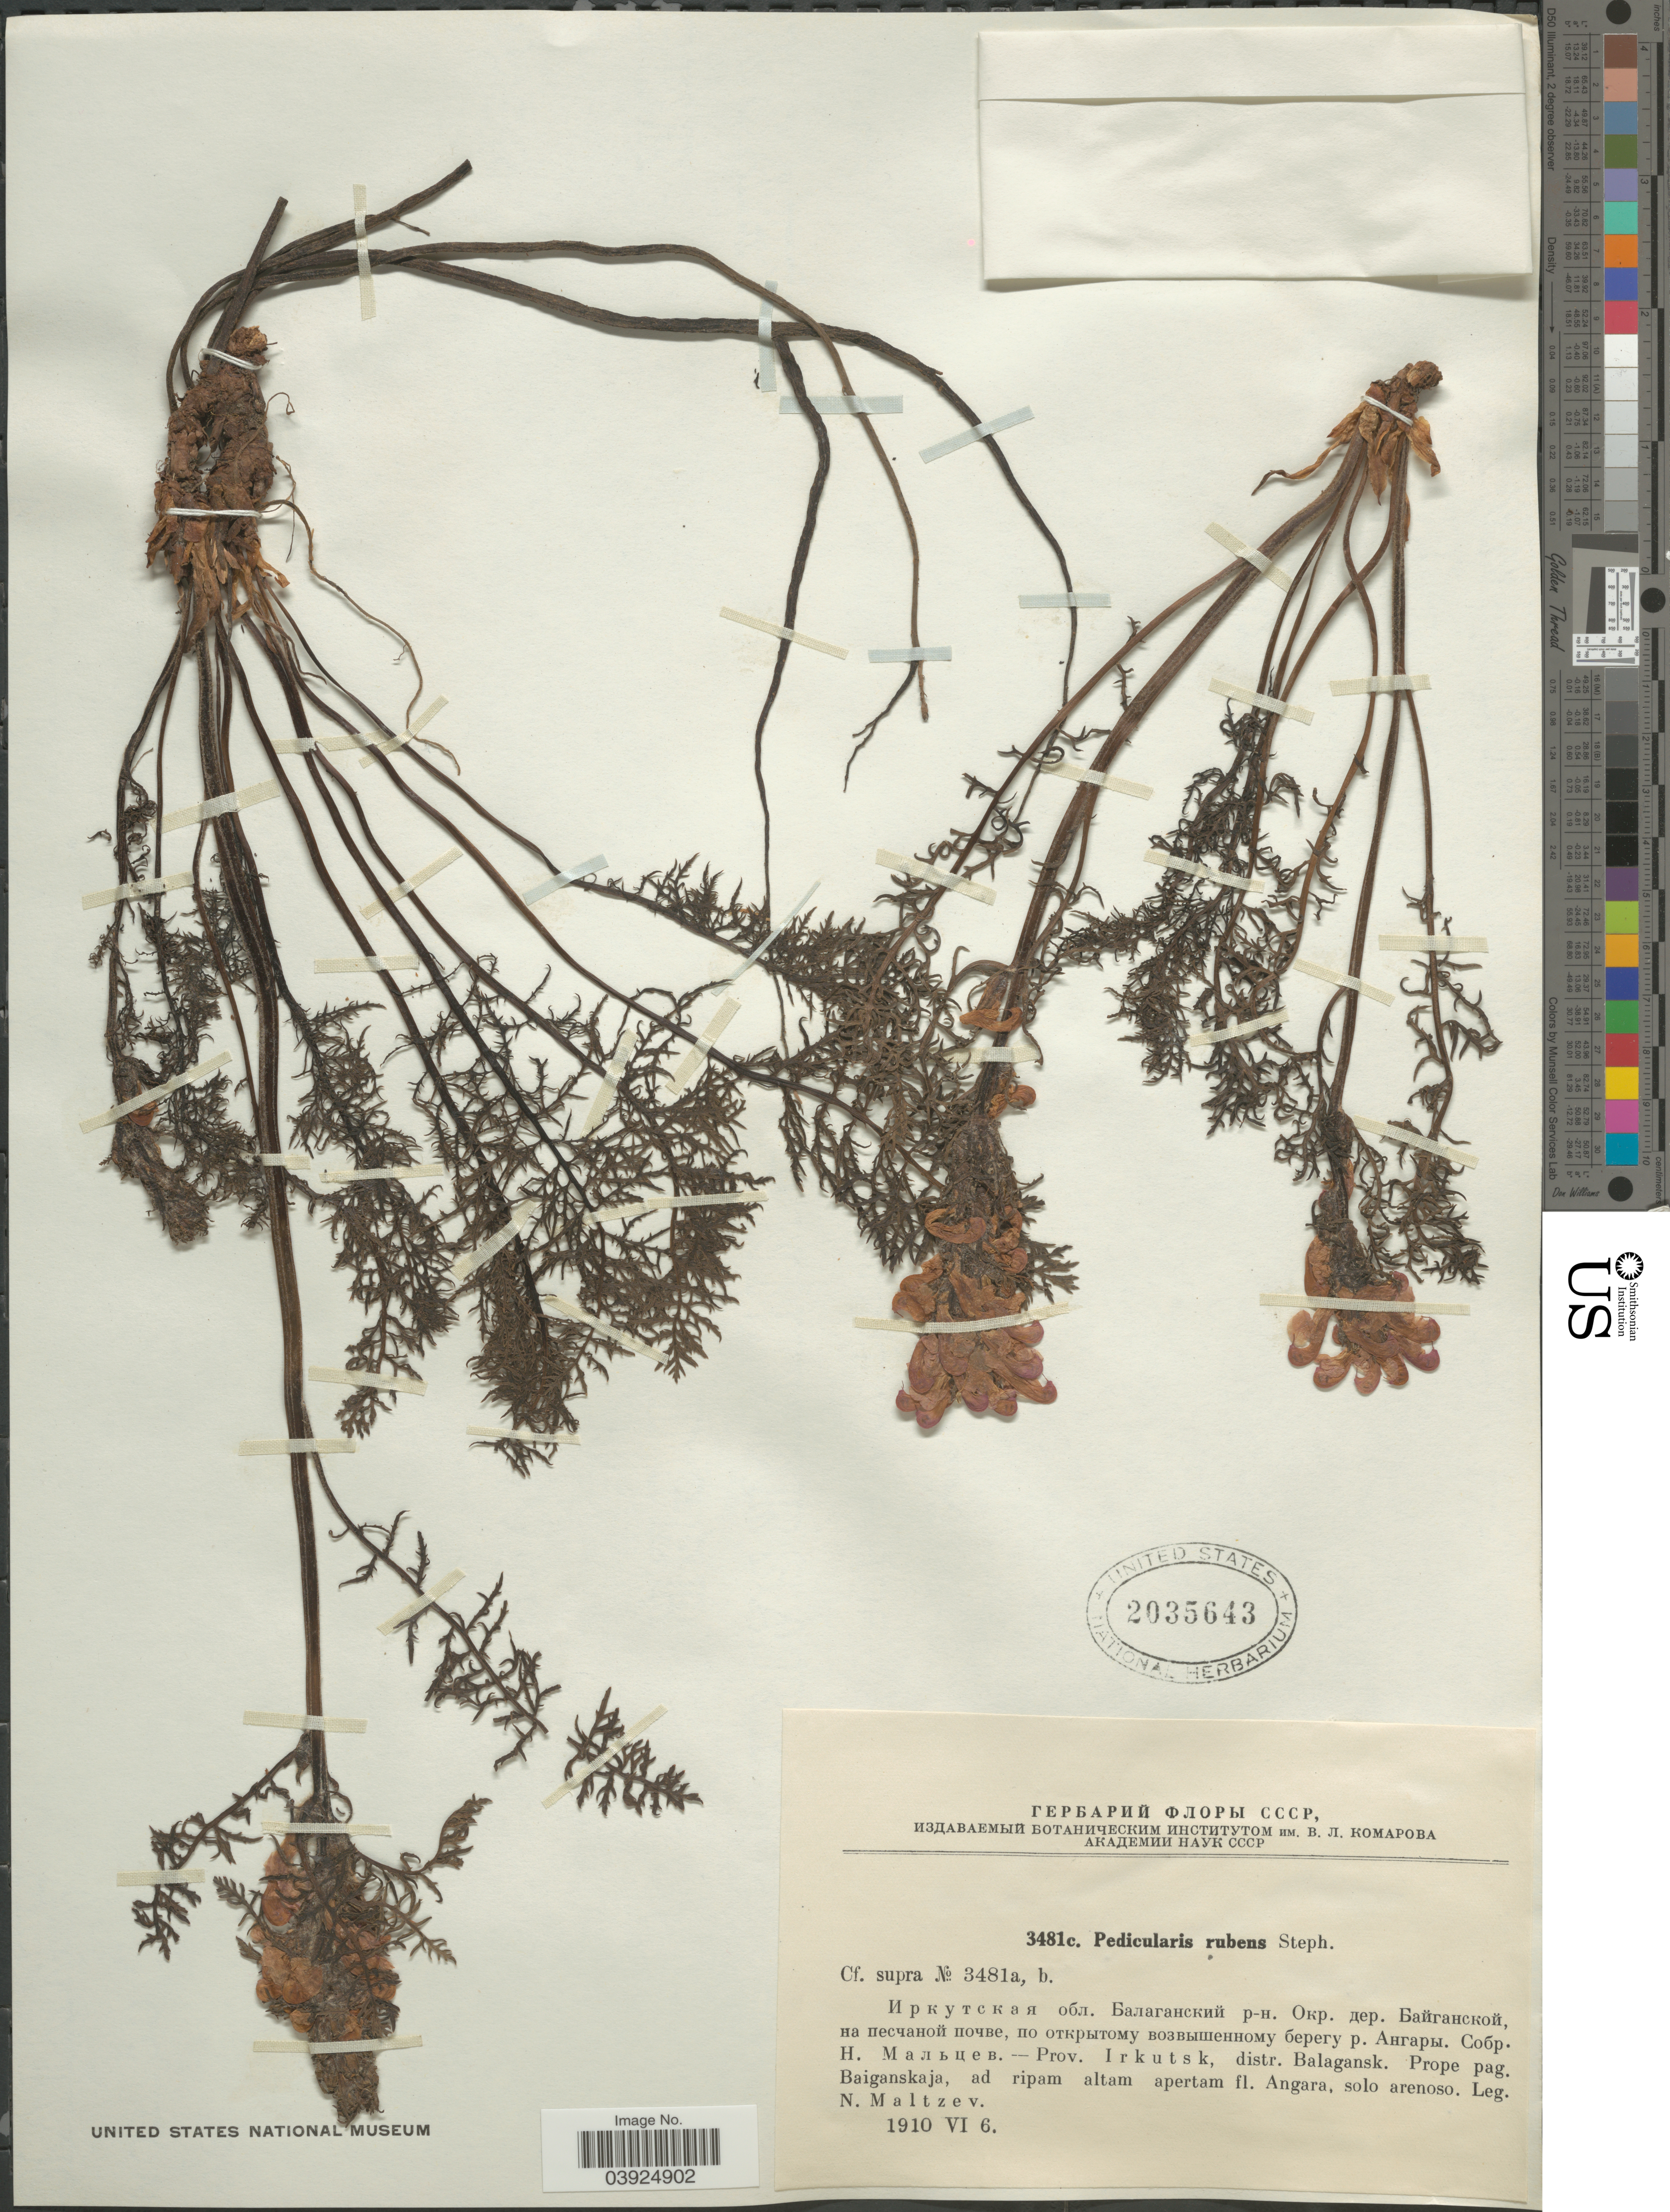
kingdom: Plantae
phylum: Tracheophyta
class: Magnoliopsida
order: Lamiales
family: Orobanchaceae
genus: Pedicularis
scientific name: Pedicularis rubens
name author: Steph.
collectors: N. Maltzev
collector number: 3481c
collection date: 1910-06-06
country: Russian Federation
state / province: Irkutsk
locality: Distr. Balagansk. Prope pag. Baiganskaja, ad ripam altam apertam fl. Angara, solo arenoso.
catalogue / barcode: US 2035643